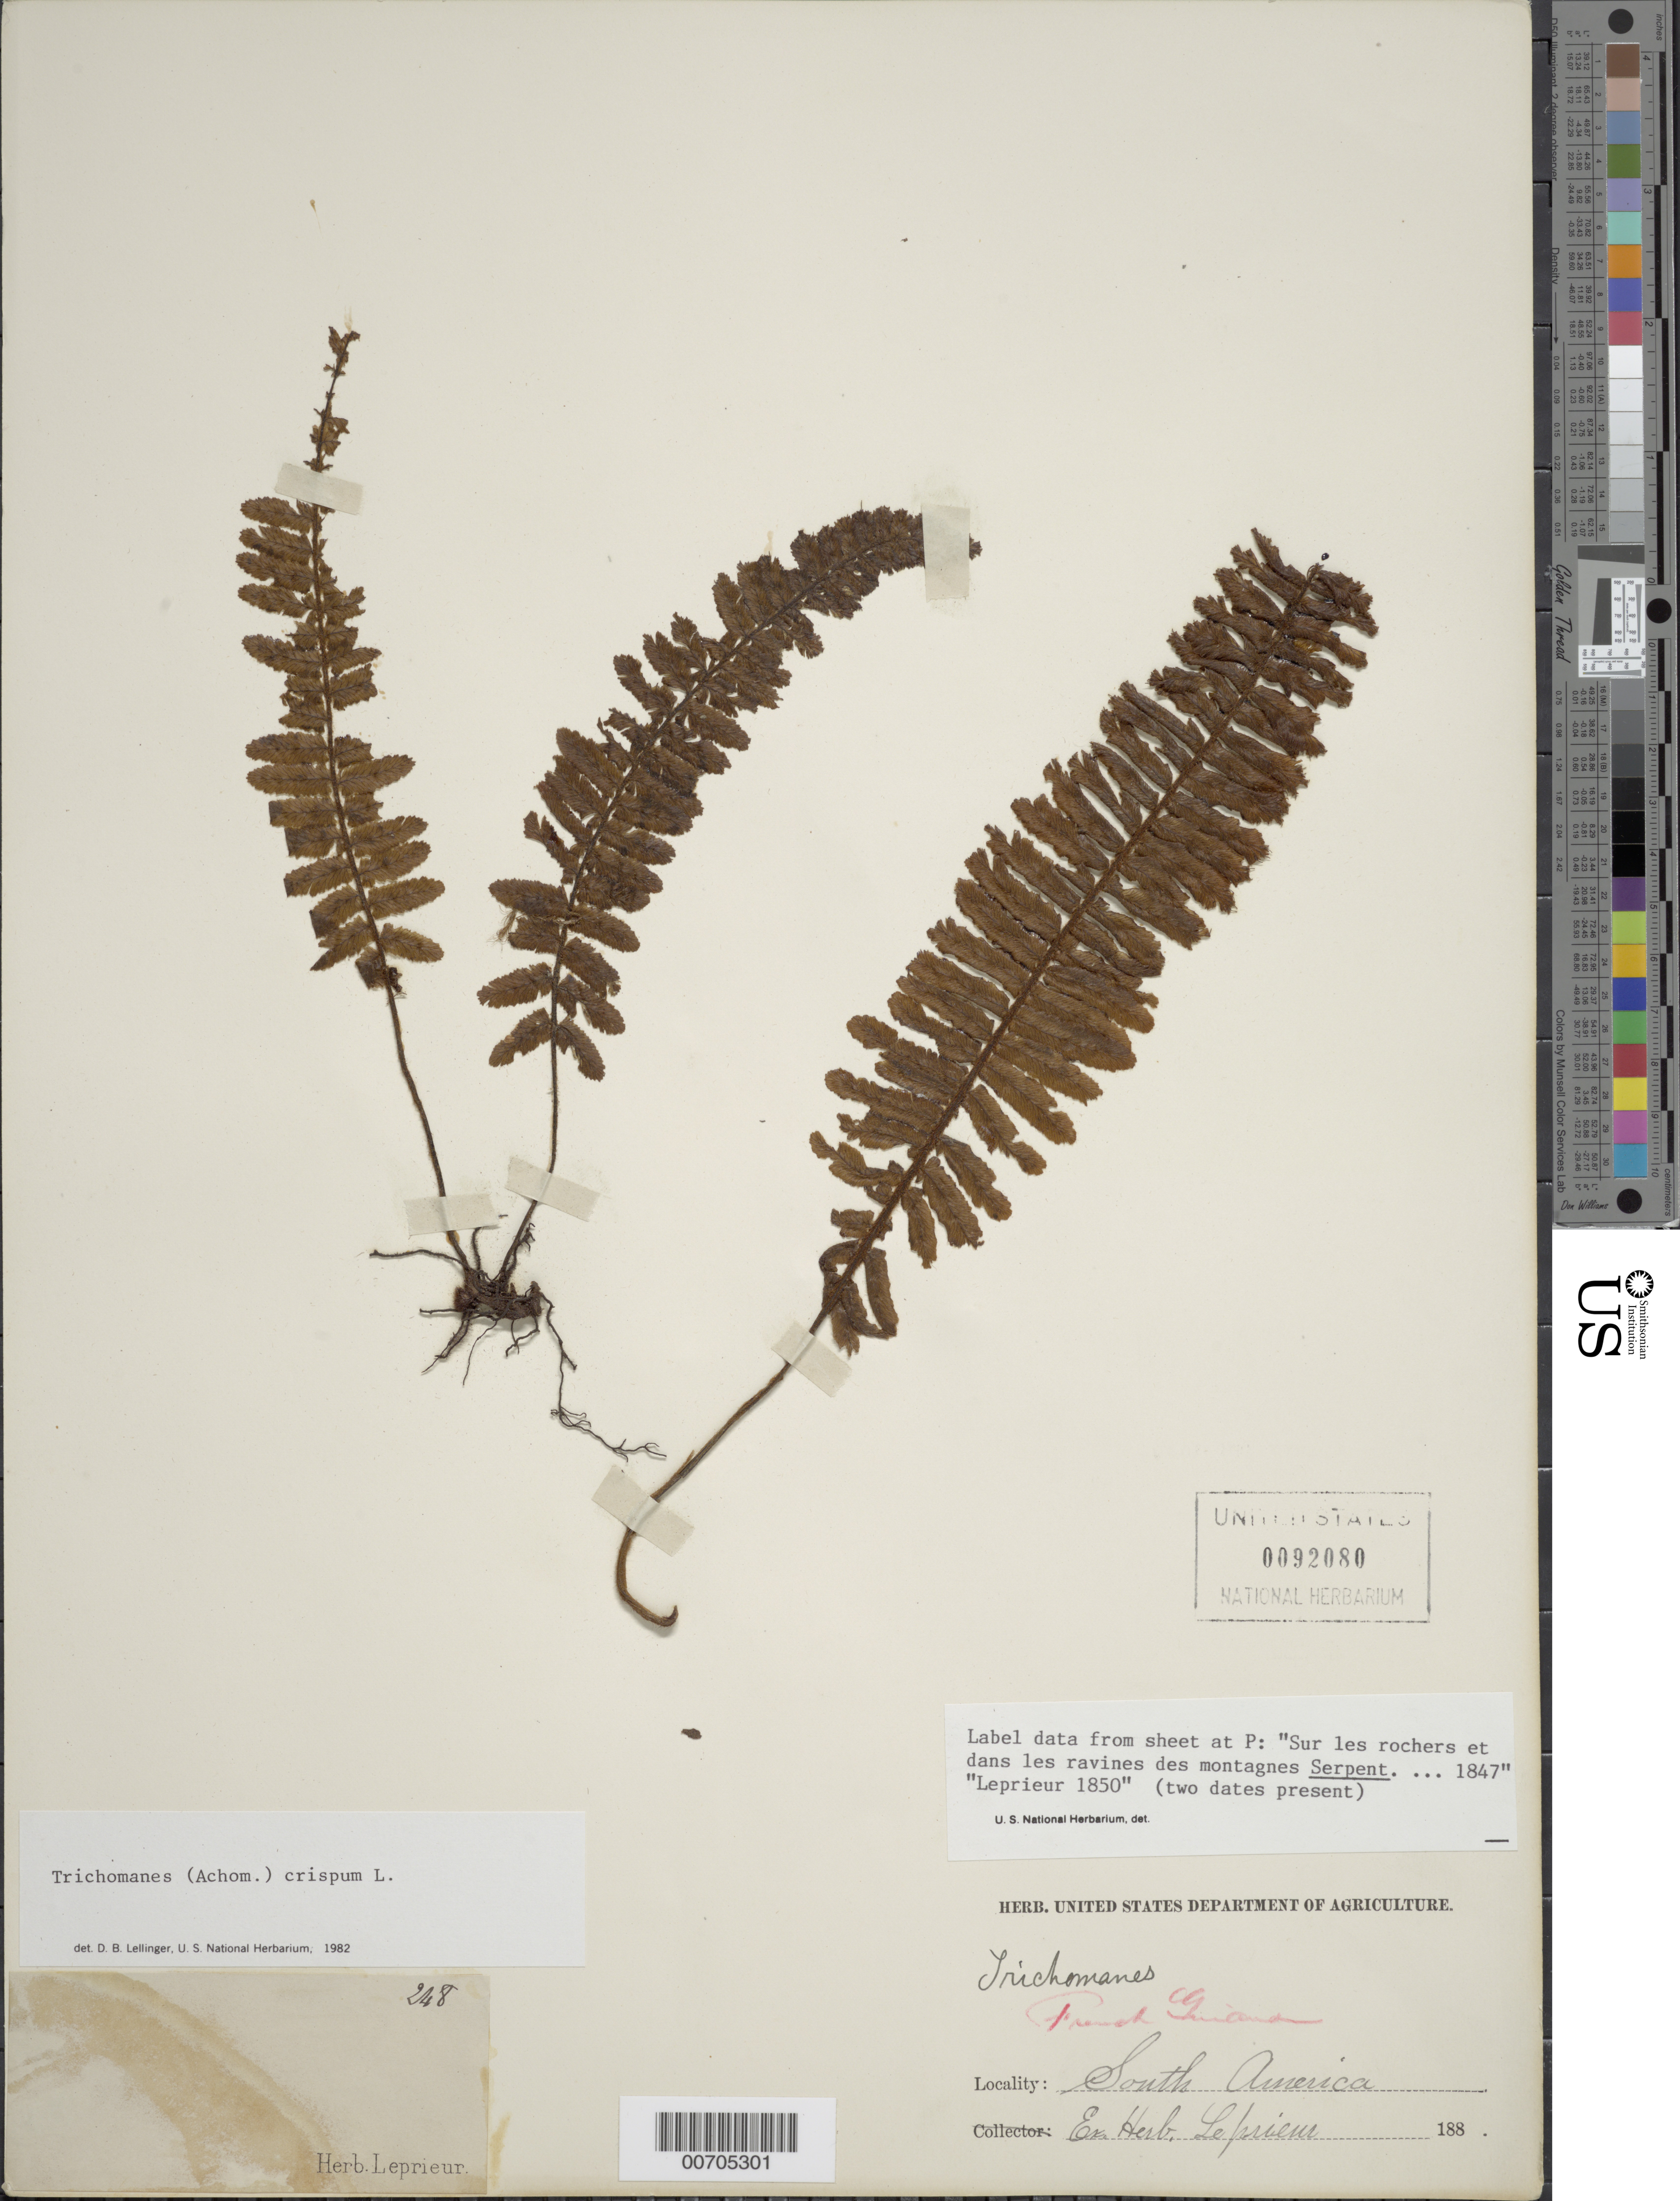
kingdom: Plantae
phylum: Tracheophyta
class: Polypodiopsida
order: Hymenophyllales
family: Hymenophyllaceae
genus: Trichomanes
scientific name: Trichomanes crispum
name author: L.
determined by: Lellinger, David B., (BOT), Smithsonian Institution - National Museum of Natural History (UNITED STATES)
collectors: F. M. R. Leprieur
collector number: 248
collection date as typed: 1850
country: French Guiana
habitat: Sur les rochers et dans les ravines des montagnes Serpent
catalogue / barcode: US 92080